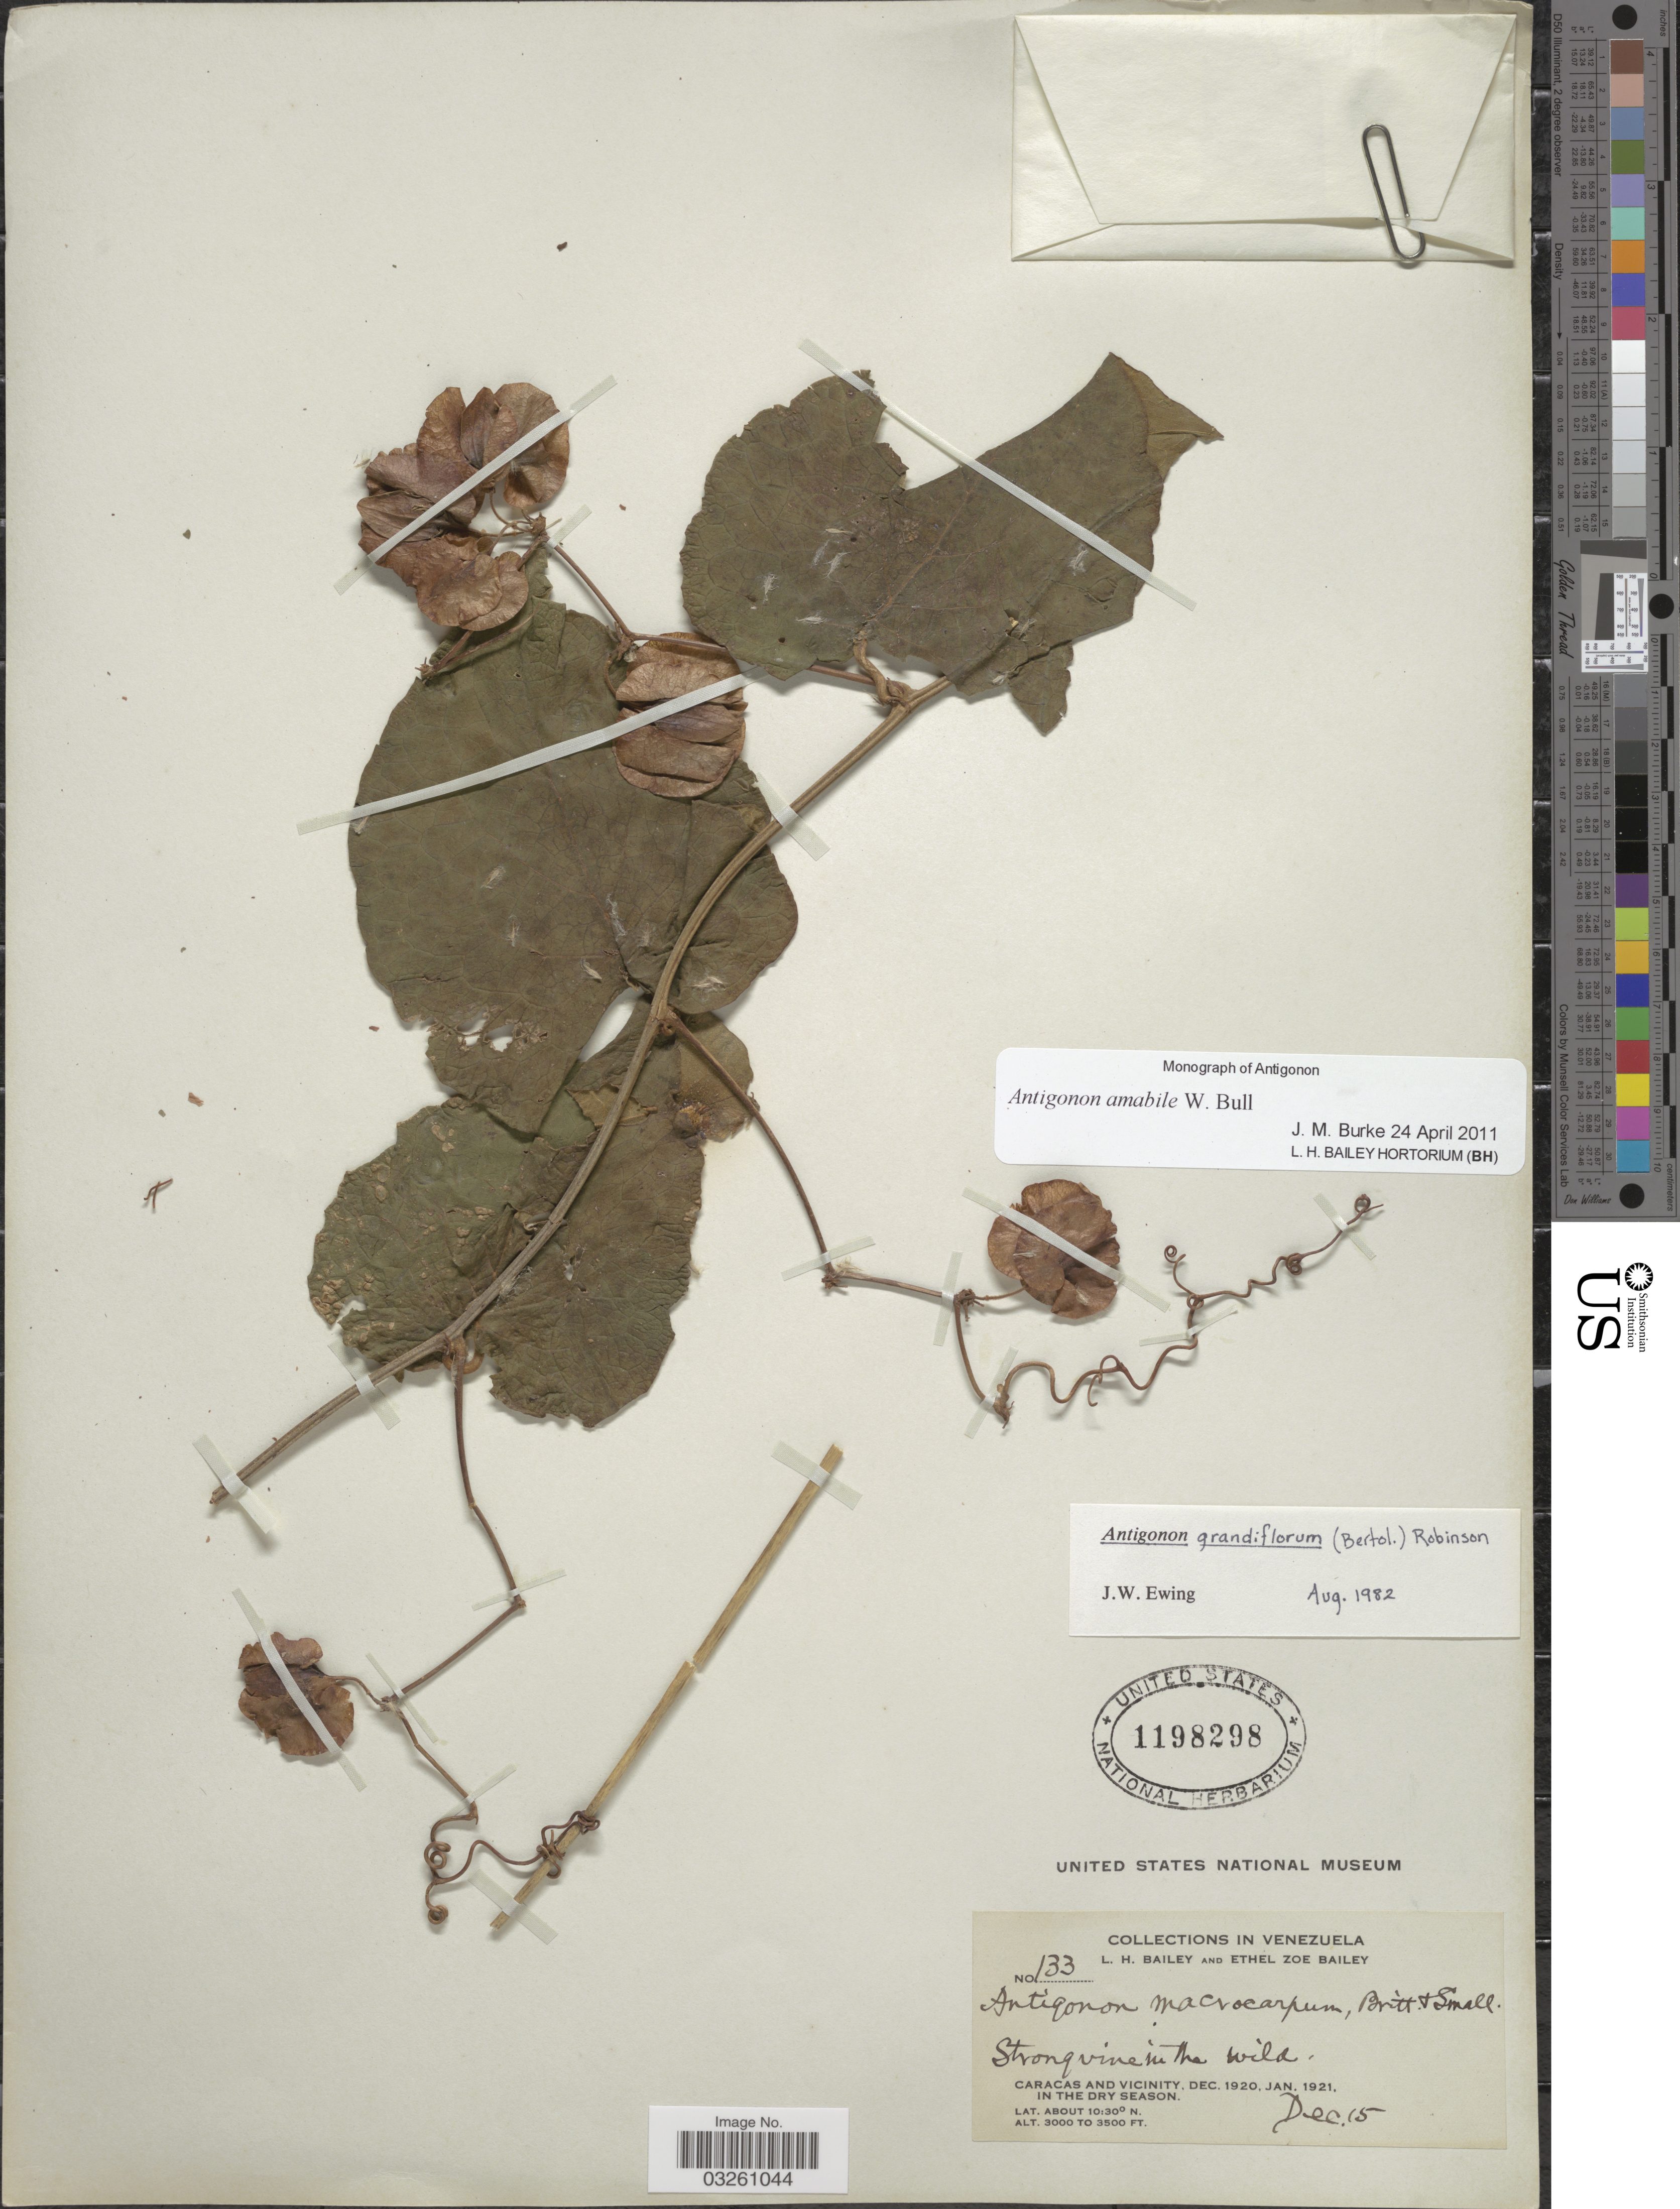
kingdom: Plantae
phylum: Tracheophyta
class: Magnoliopsida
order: Caryophyllales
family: Polygonaceae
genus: Antigonon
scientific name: Antigonon amabile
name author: W. Bull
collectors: L. H. Bailey & E. Z. Bailey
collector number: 133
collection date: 1920-12-15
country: Venezuela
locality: Caracas and Vicinity.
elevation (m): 914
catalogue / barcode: US 1198298